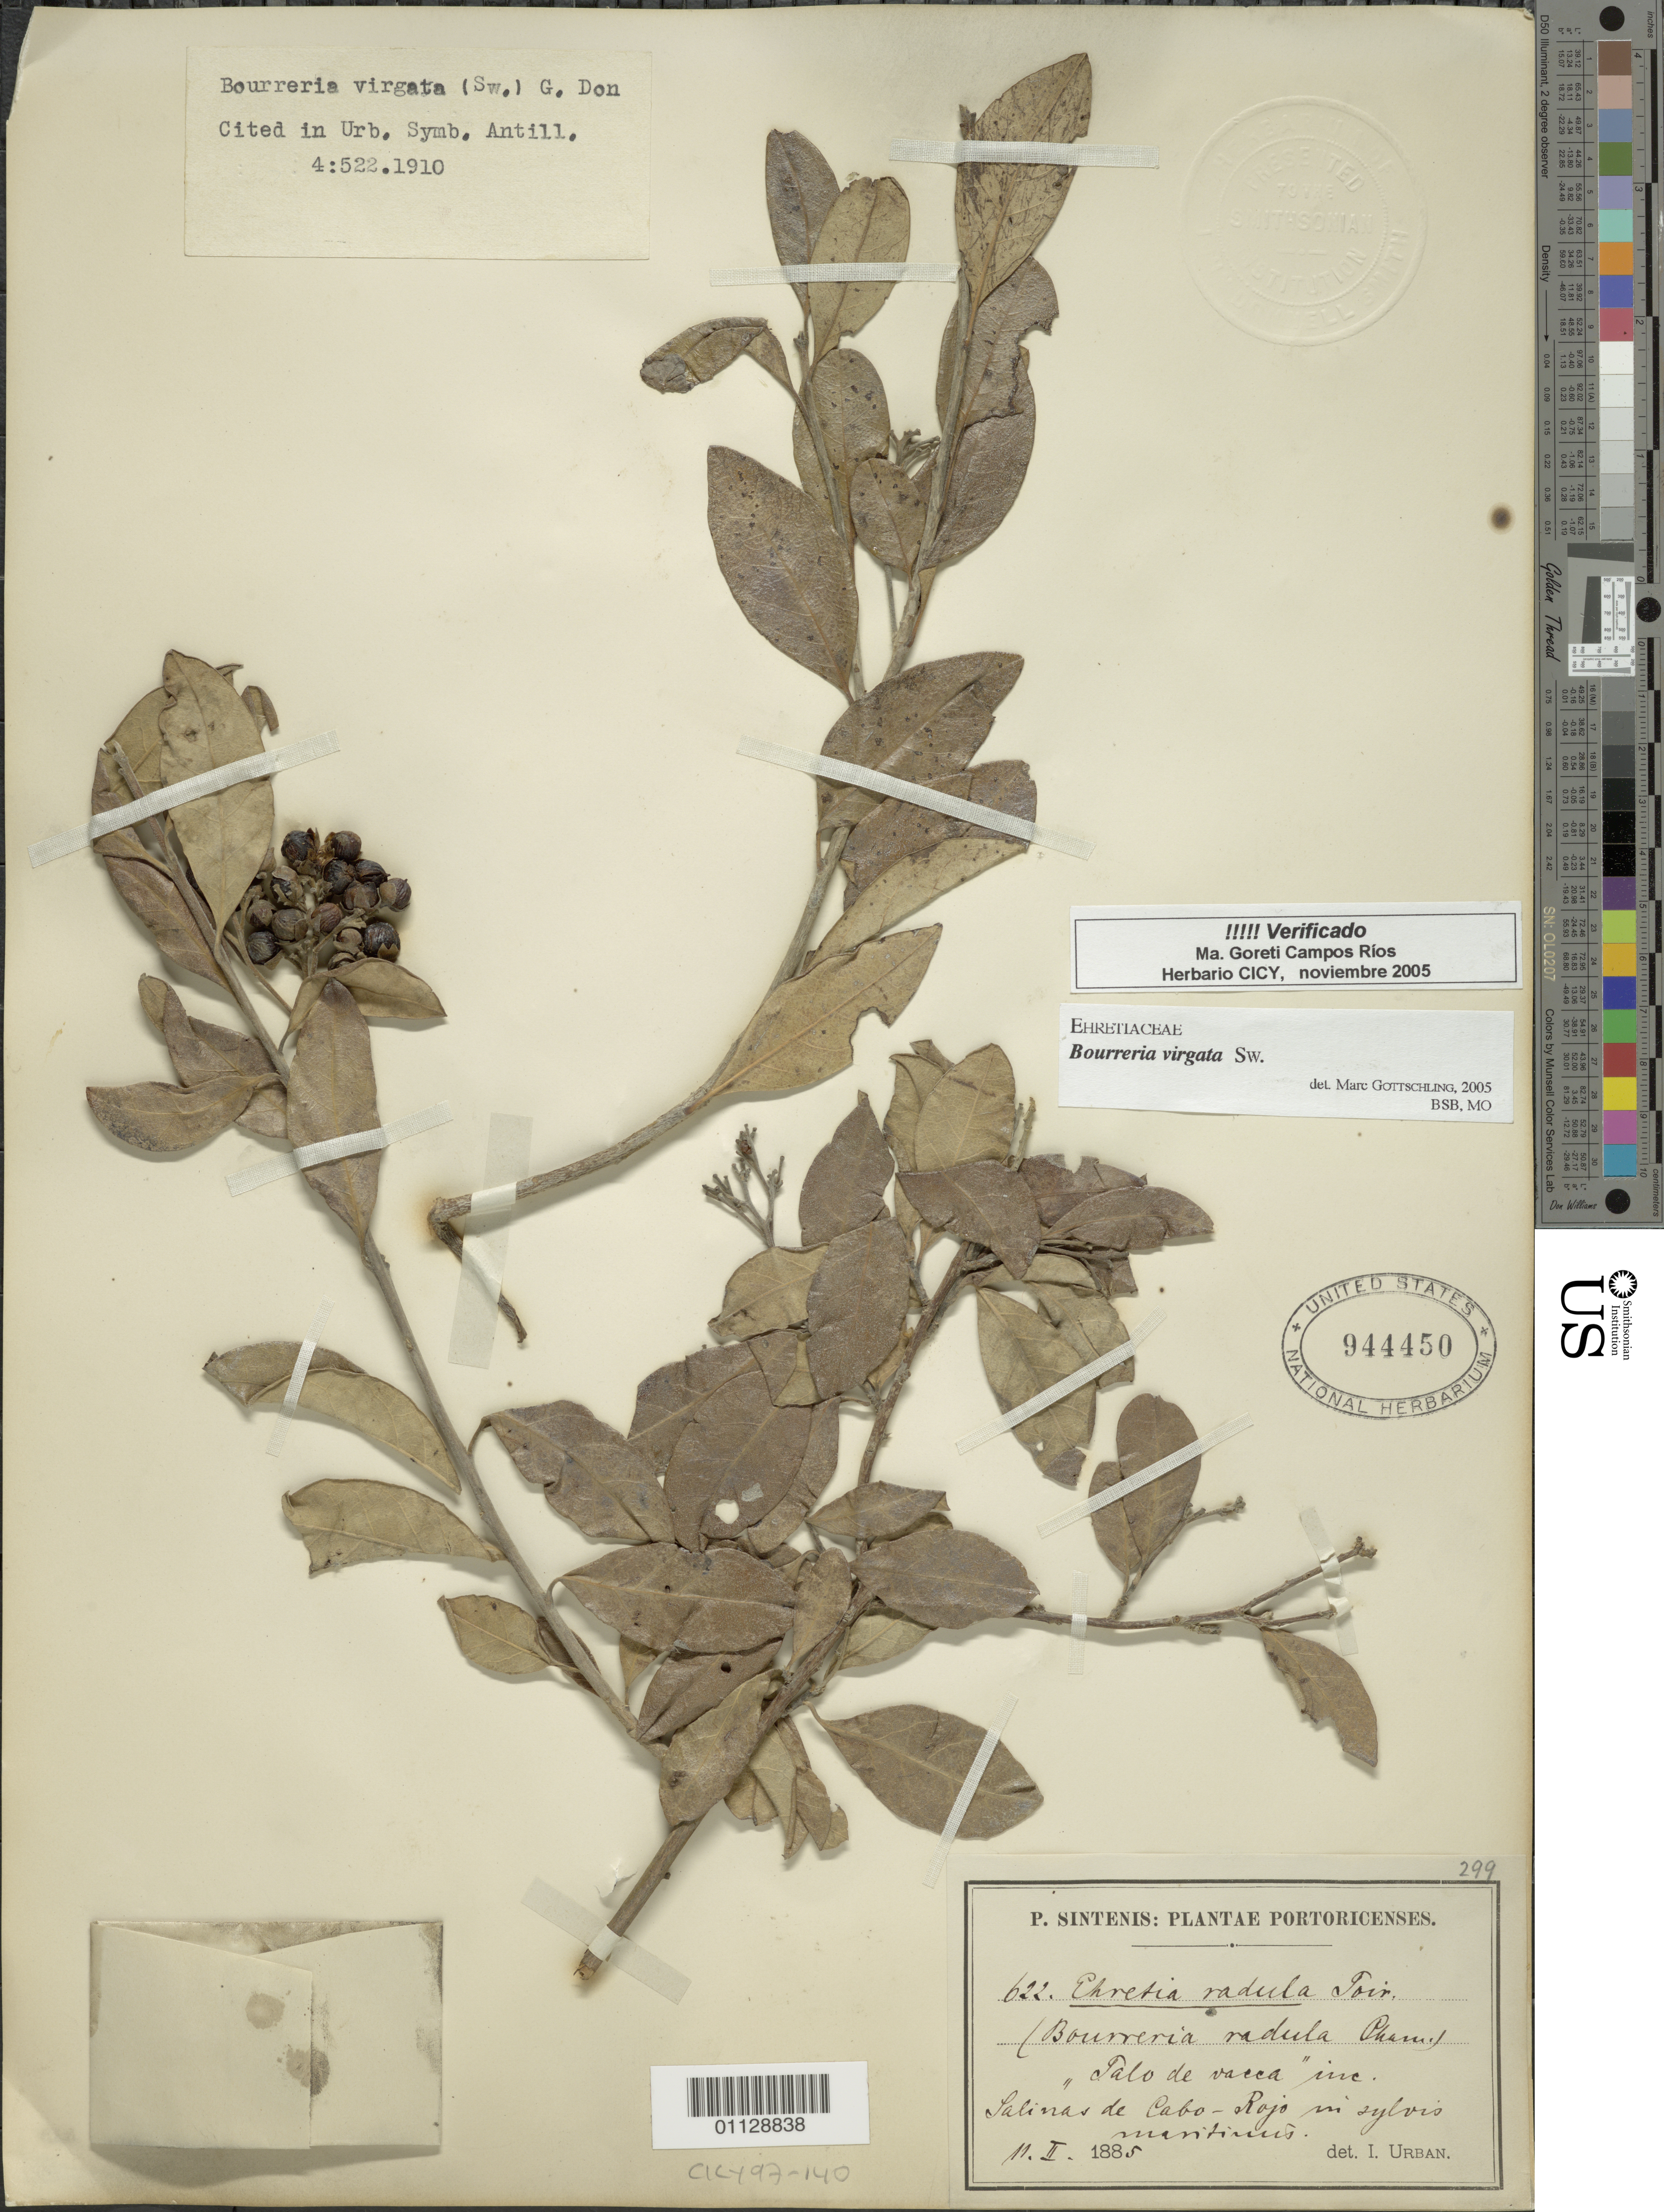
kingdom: Plantae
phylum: Tracheophyta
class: Magnoliopsida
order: Boraginales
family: Ehretiaceae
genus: Bourreria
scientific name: Bourreria virgata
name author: (Sw.) G. Don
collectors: P. Sintenis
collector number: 622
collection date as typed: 11 Feb 1885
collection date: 1885-02-11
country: Puerto Rico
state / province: Cabo Rojo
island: Puerto Rico I.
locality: Palo de vacca ine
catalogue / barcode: US 944450